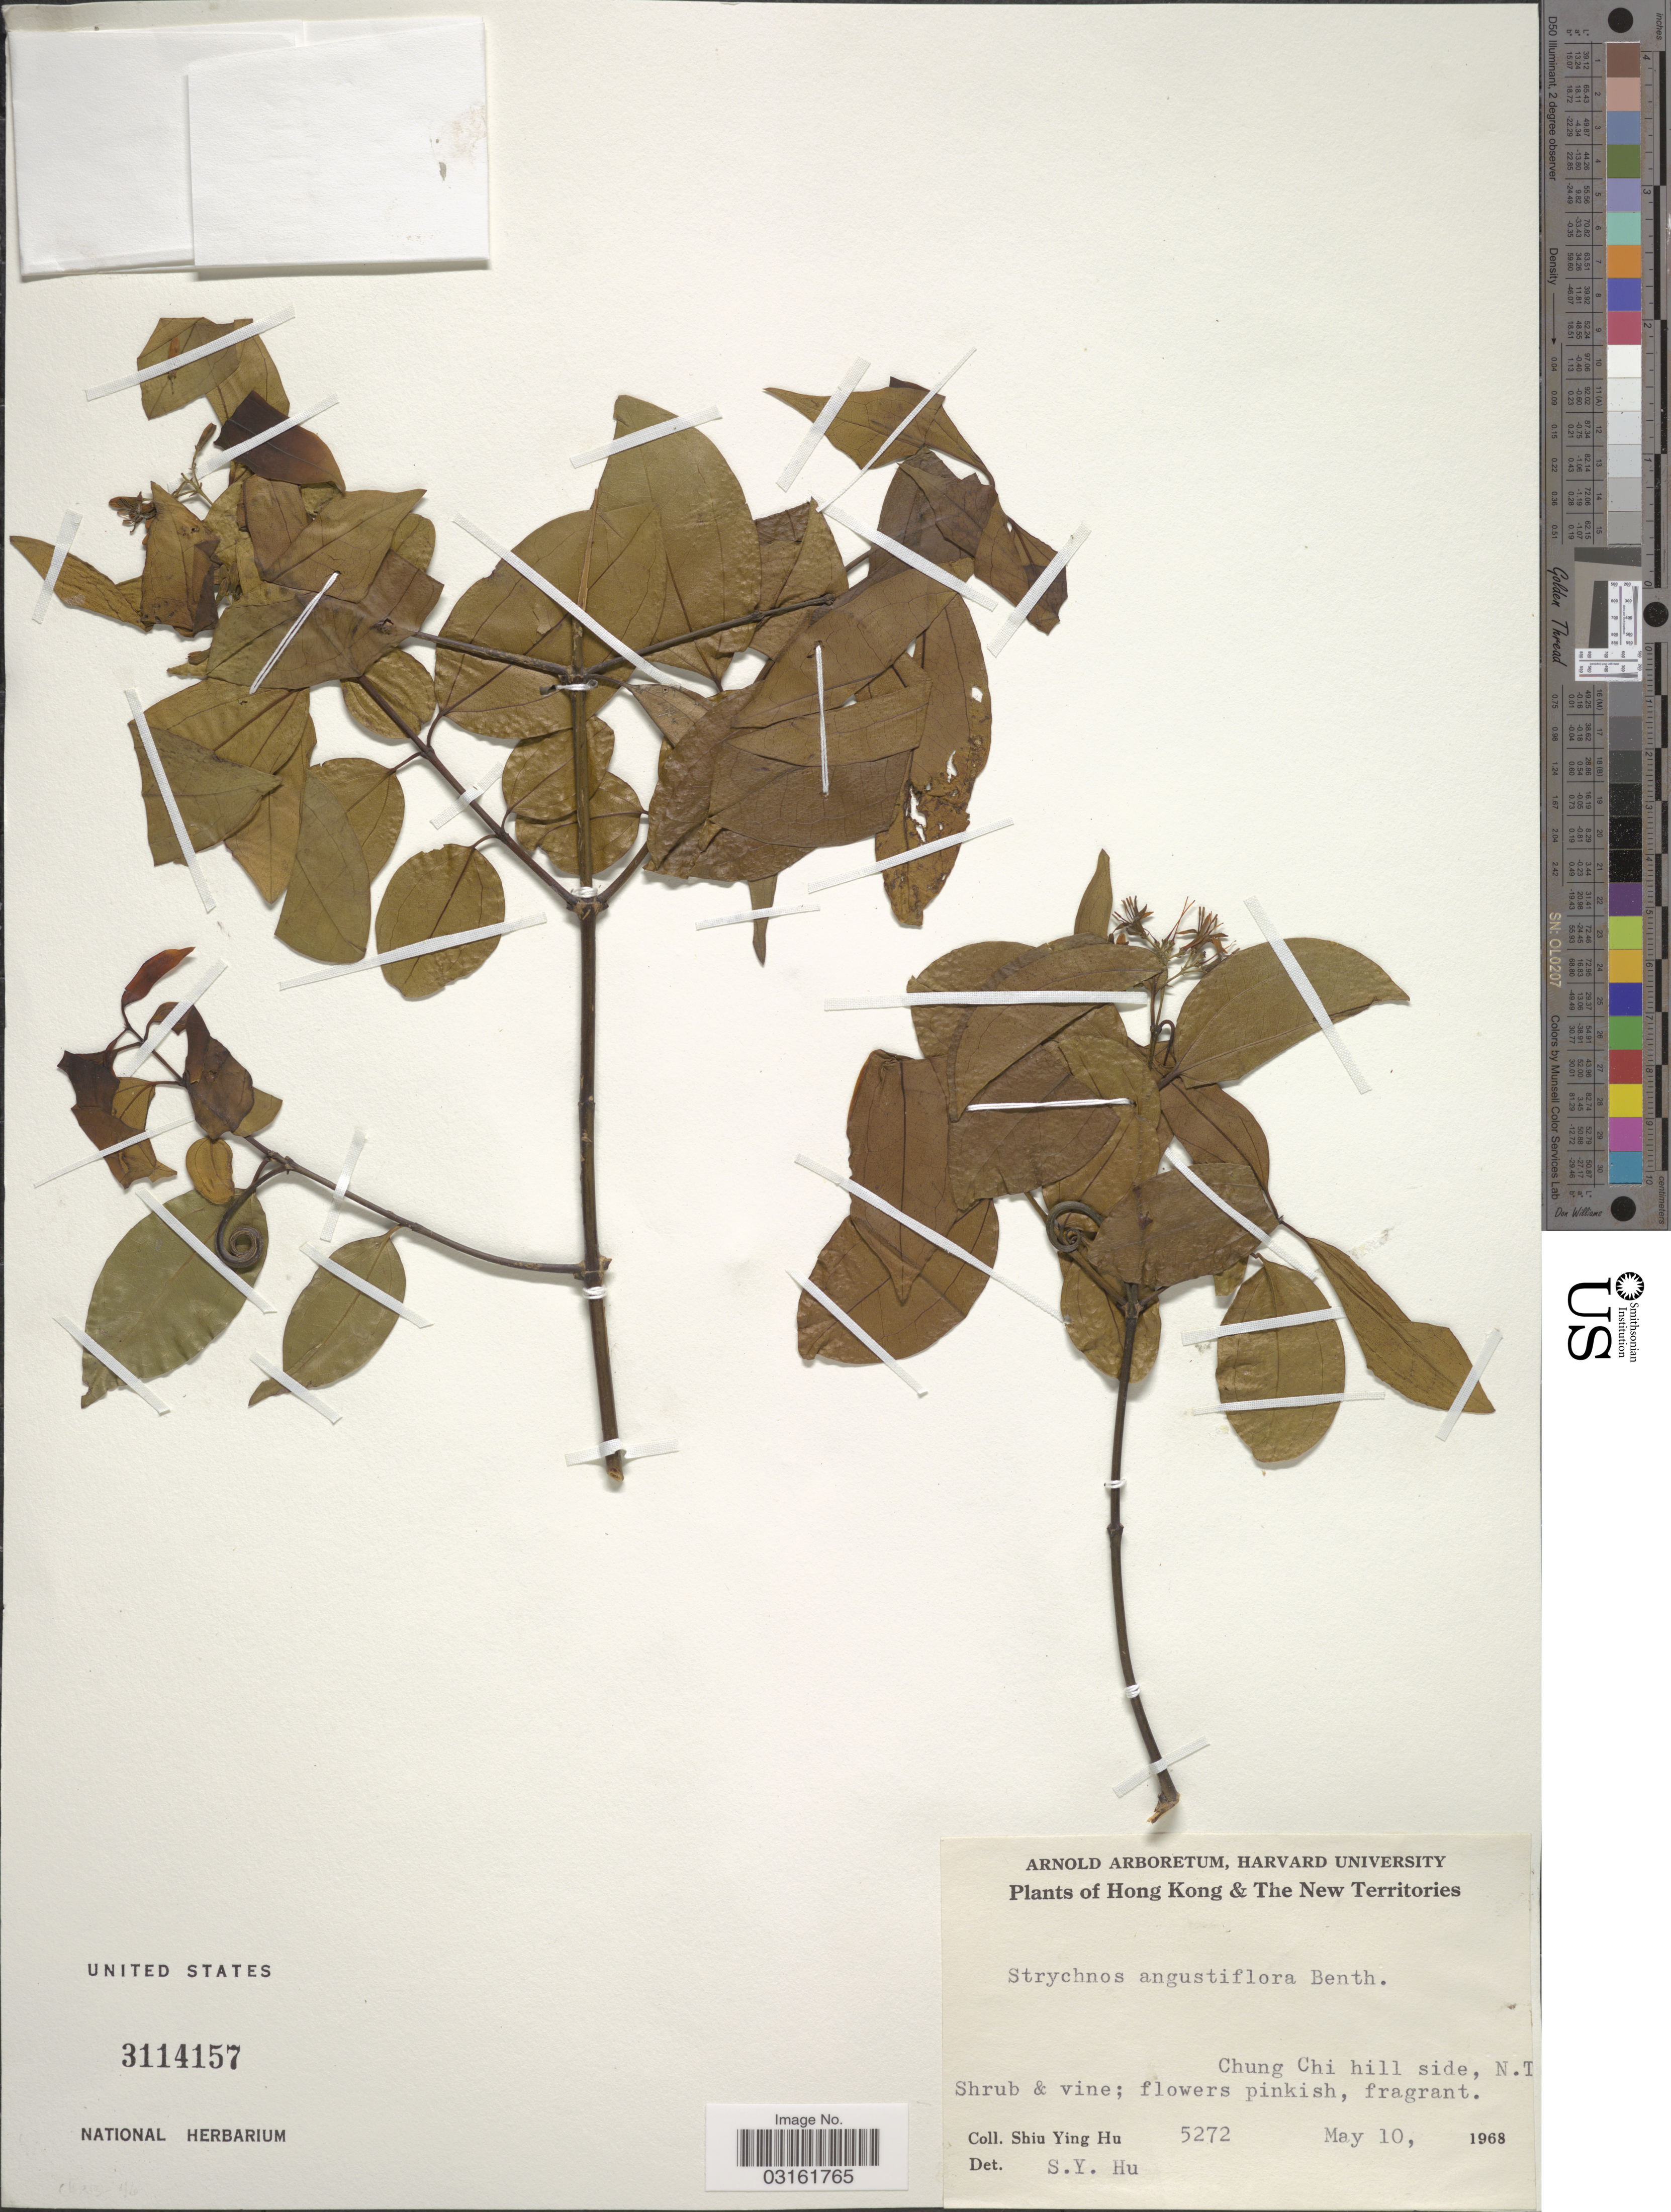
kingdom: Plantae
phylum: Tracheophyta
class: Magnoliopsida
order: Gentianales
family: Loganiaceae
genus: Strychnos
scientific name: Strychnos angustiflora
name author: Benth.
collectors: S. Y. Hu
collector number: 5272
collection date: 1968-05-10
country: China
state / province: Hong Kong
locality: Hong Kong &The New Territories. Chung Chi hill side, N.T.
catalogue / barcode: US 3114157